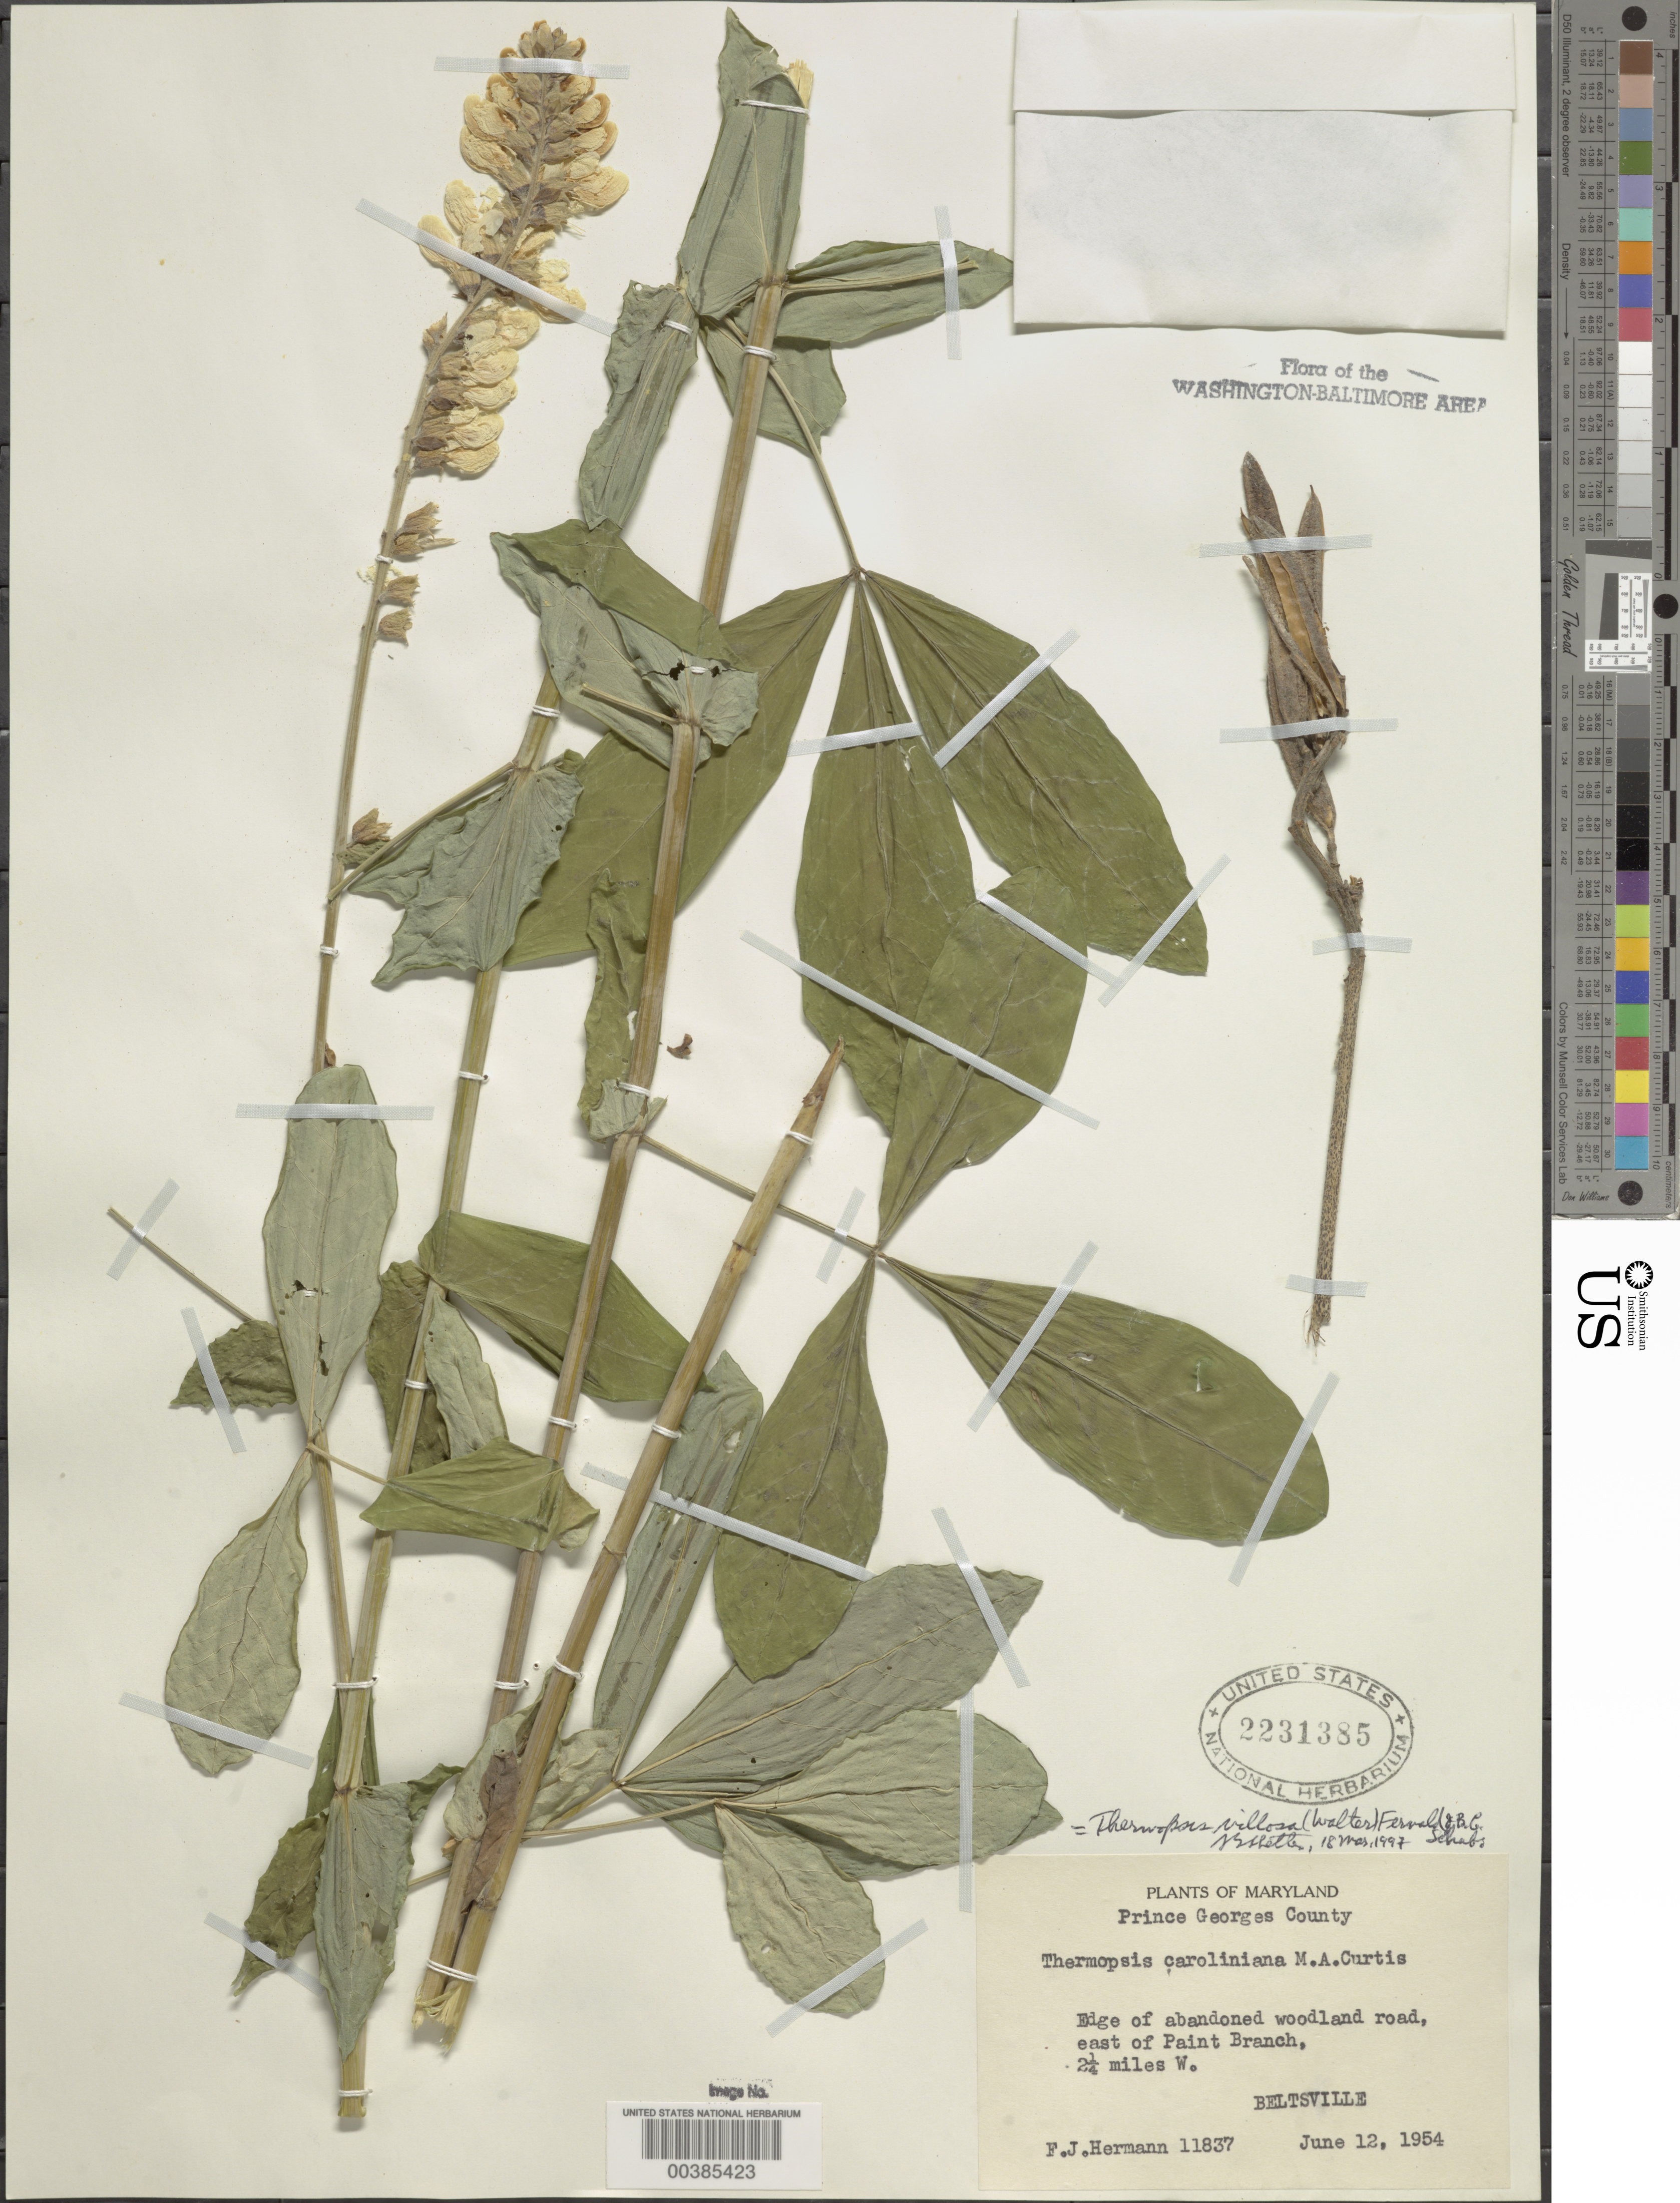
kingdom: Plantae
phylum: Tracheophyta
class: Magnoliopsida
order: Fabales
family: Fabaceae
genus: Thermopsis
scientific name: Thermopsis villosa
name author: (Walter) Fernald & B.G. Schub.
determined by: Shetler, Stanwyn G., (US), NMNH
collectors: F. J. Hermann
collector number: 11837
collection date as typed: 12 Jun 1954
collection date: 1954-06-12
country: United States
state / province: Maryland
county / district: Prince George's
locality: East of Paint Branch, west of Beltsville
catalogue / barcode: US 2231385